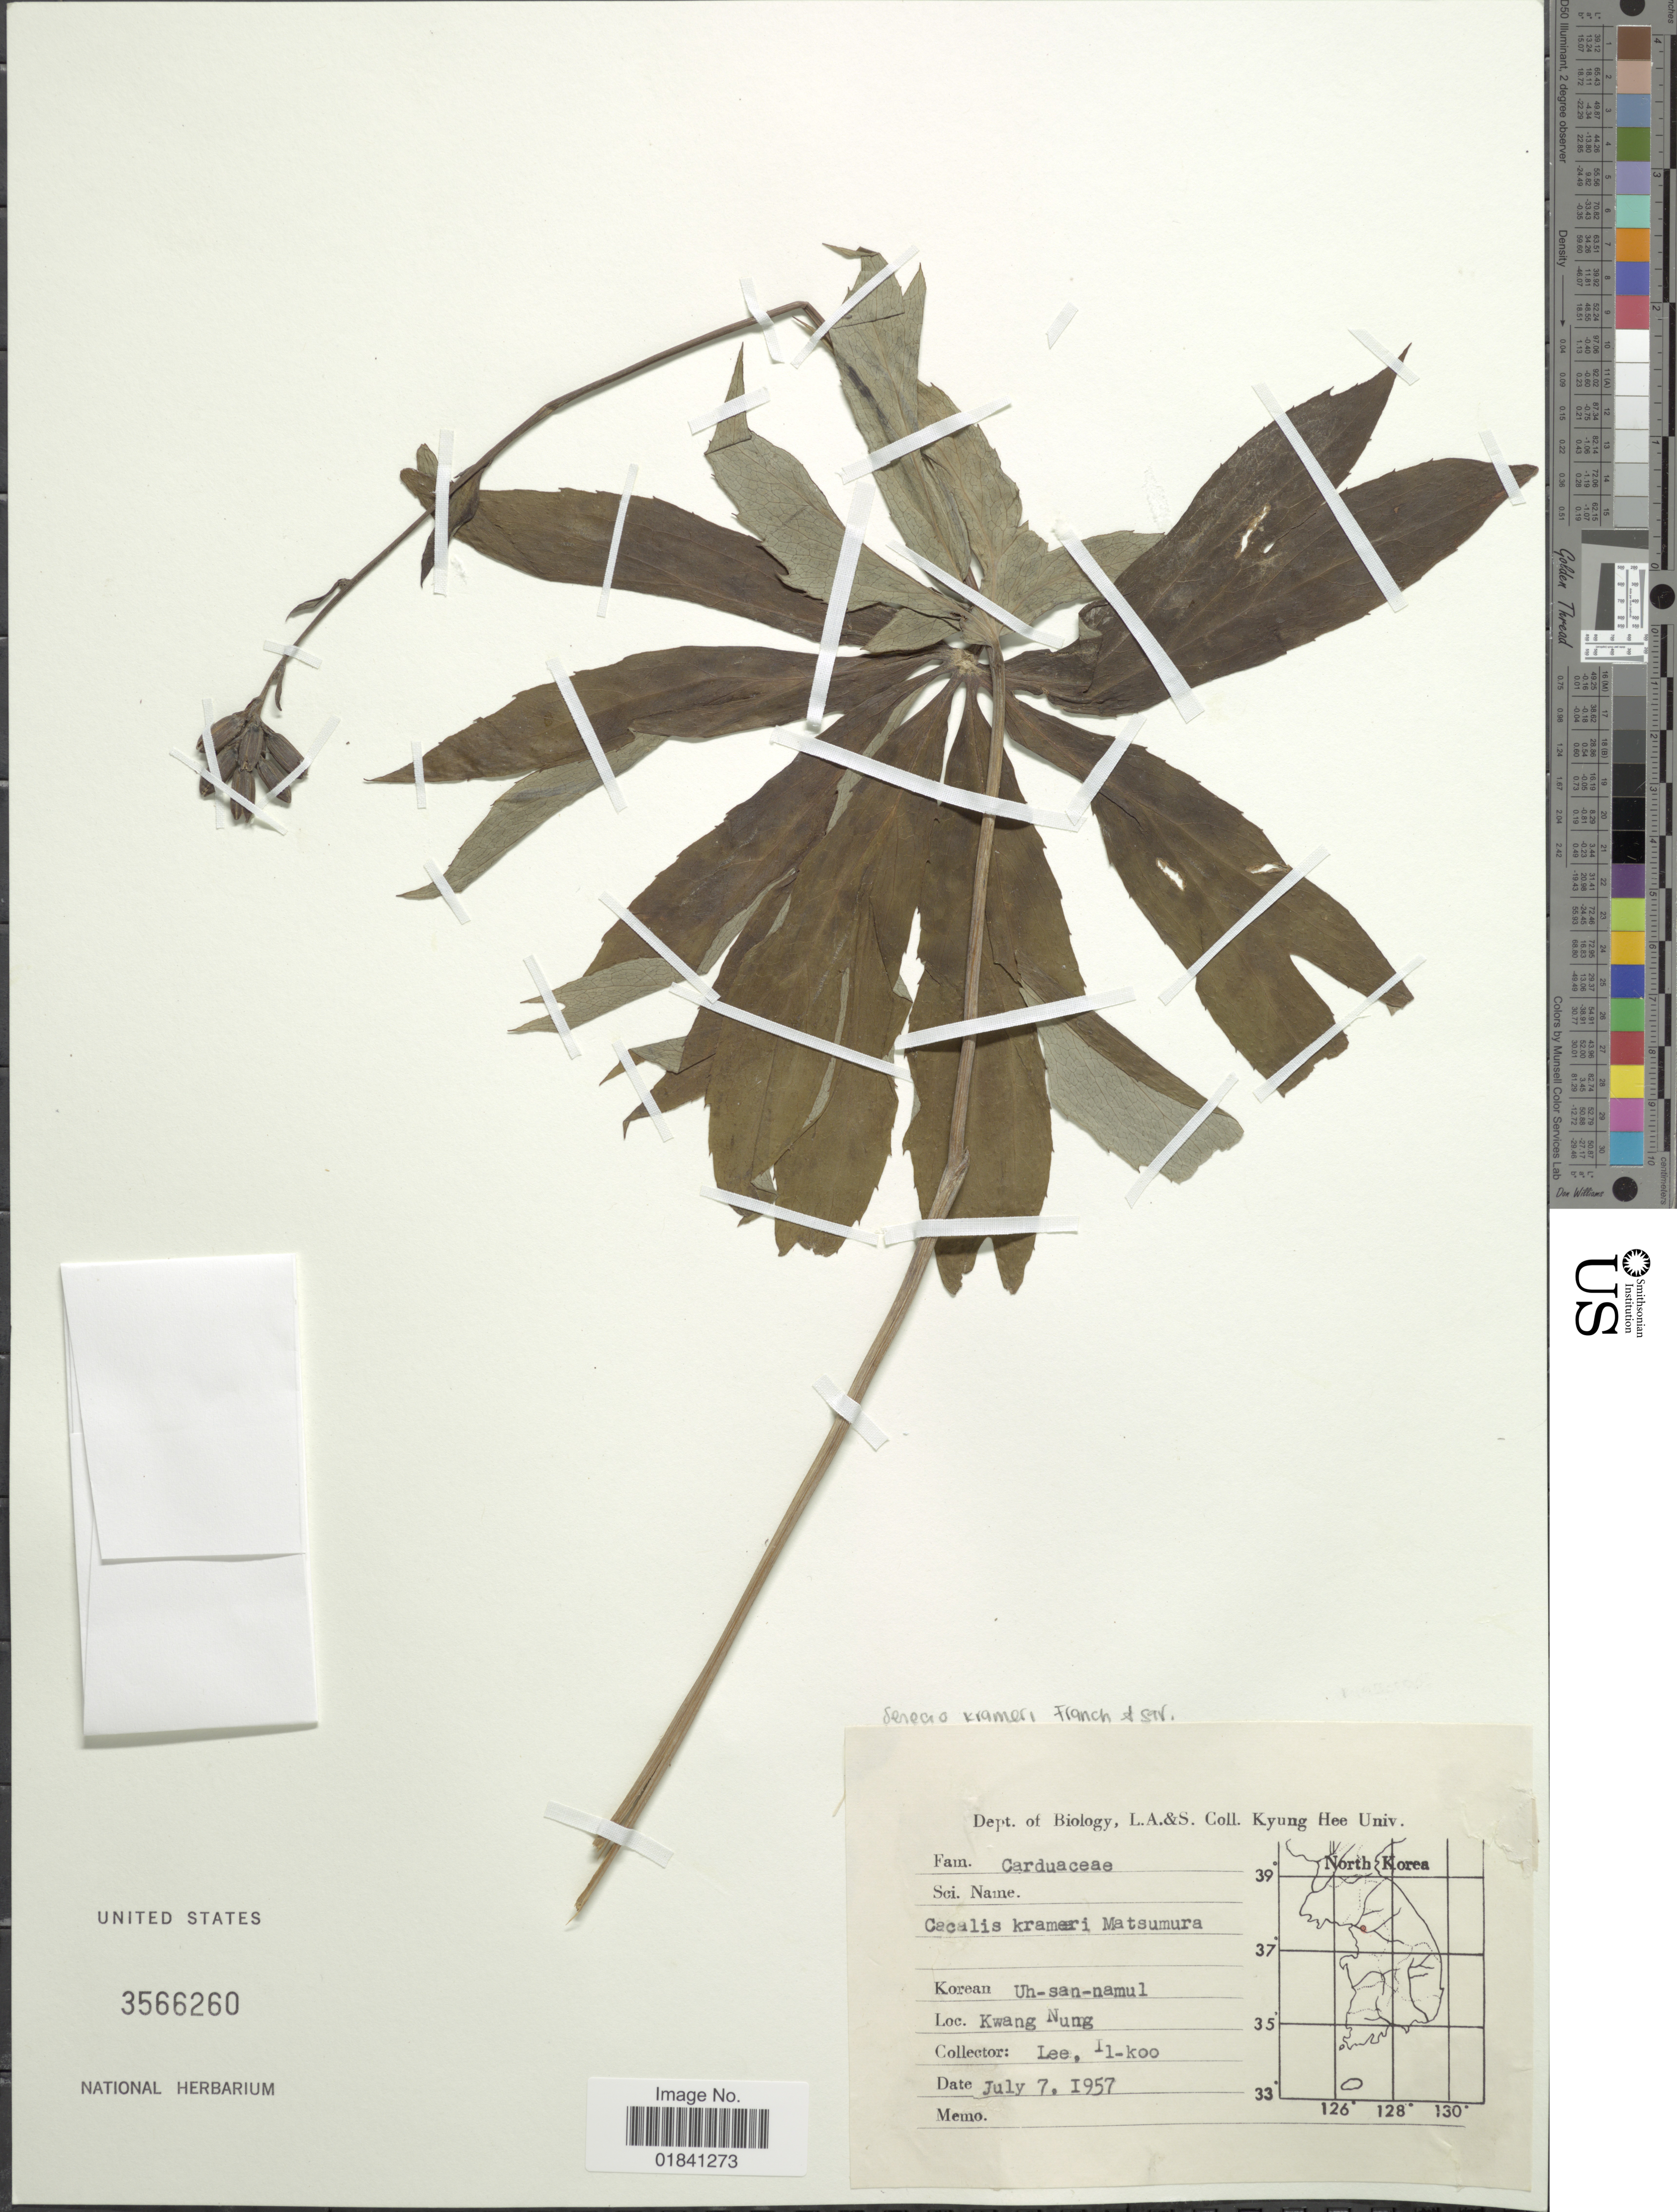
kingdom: Plantae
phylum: Tracheophyta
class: Magnoliopsida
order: Asterales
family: Asteraceae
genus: Senecio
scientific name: Senecio krameri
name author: Franch. & Sav.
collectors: I. Lee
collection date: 1957-07-07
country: South Korea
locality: Kwang Nung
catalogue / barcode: US 3566260